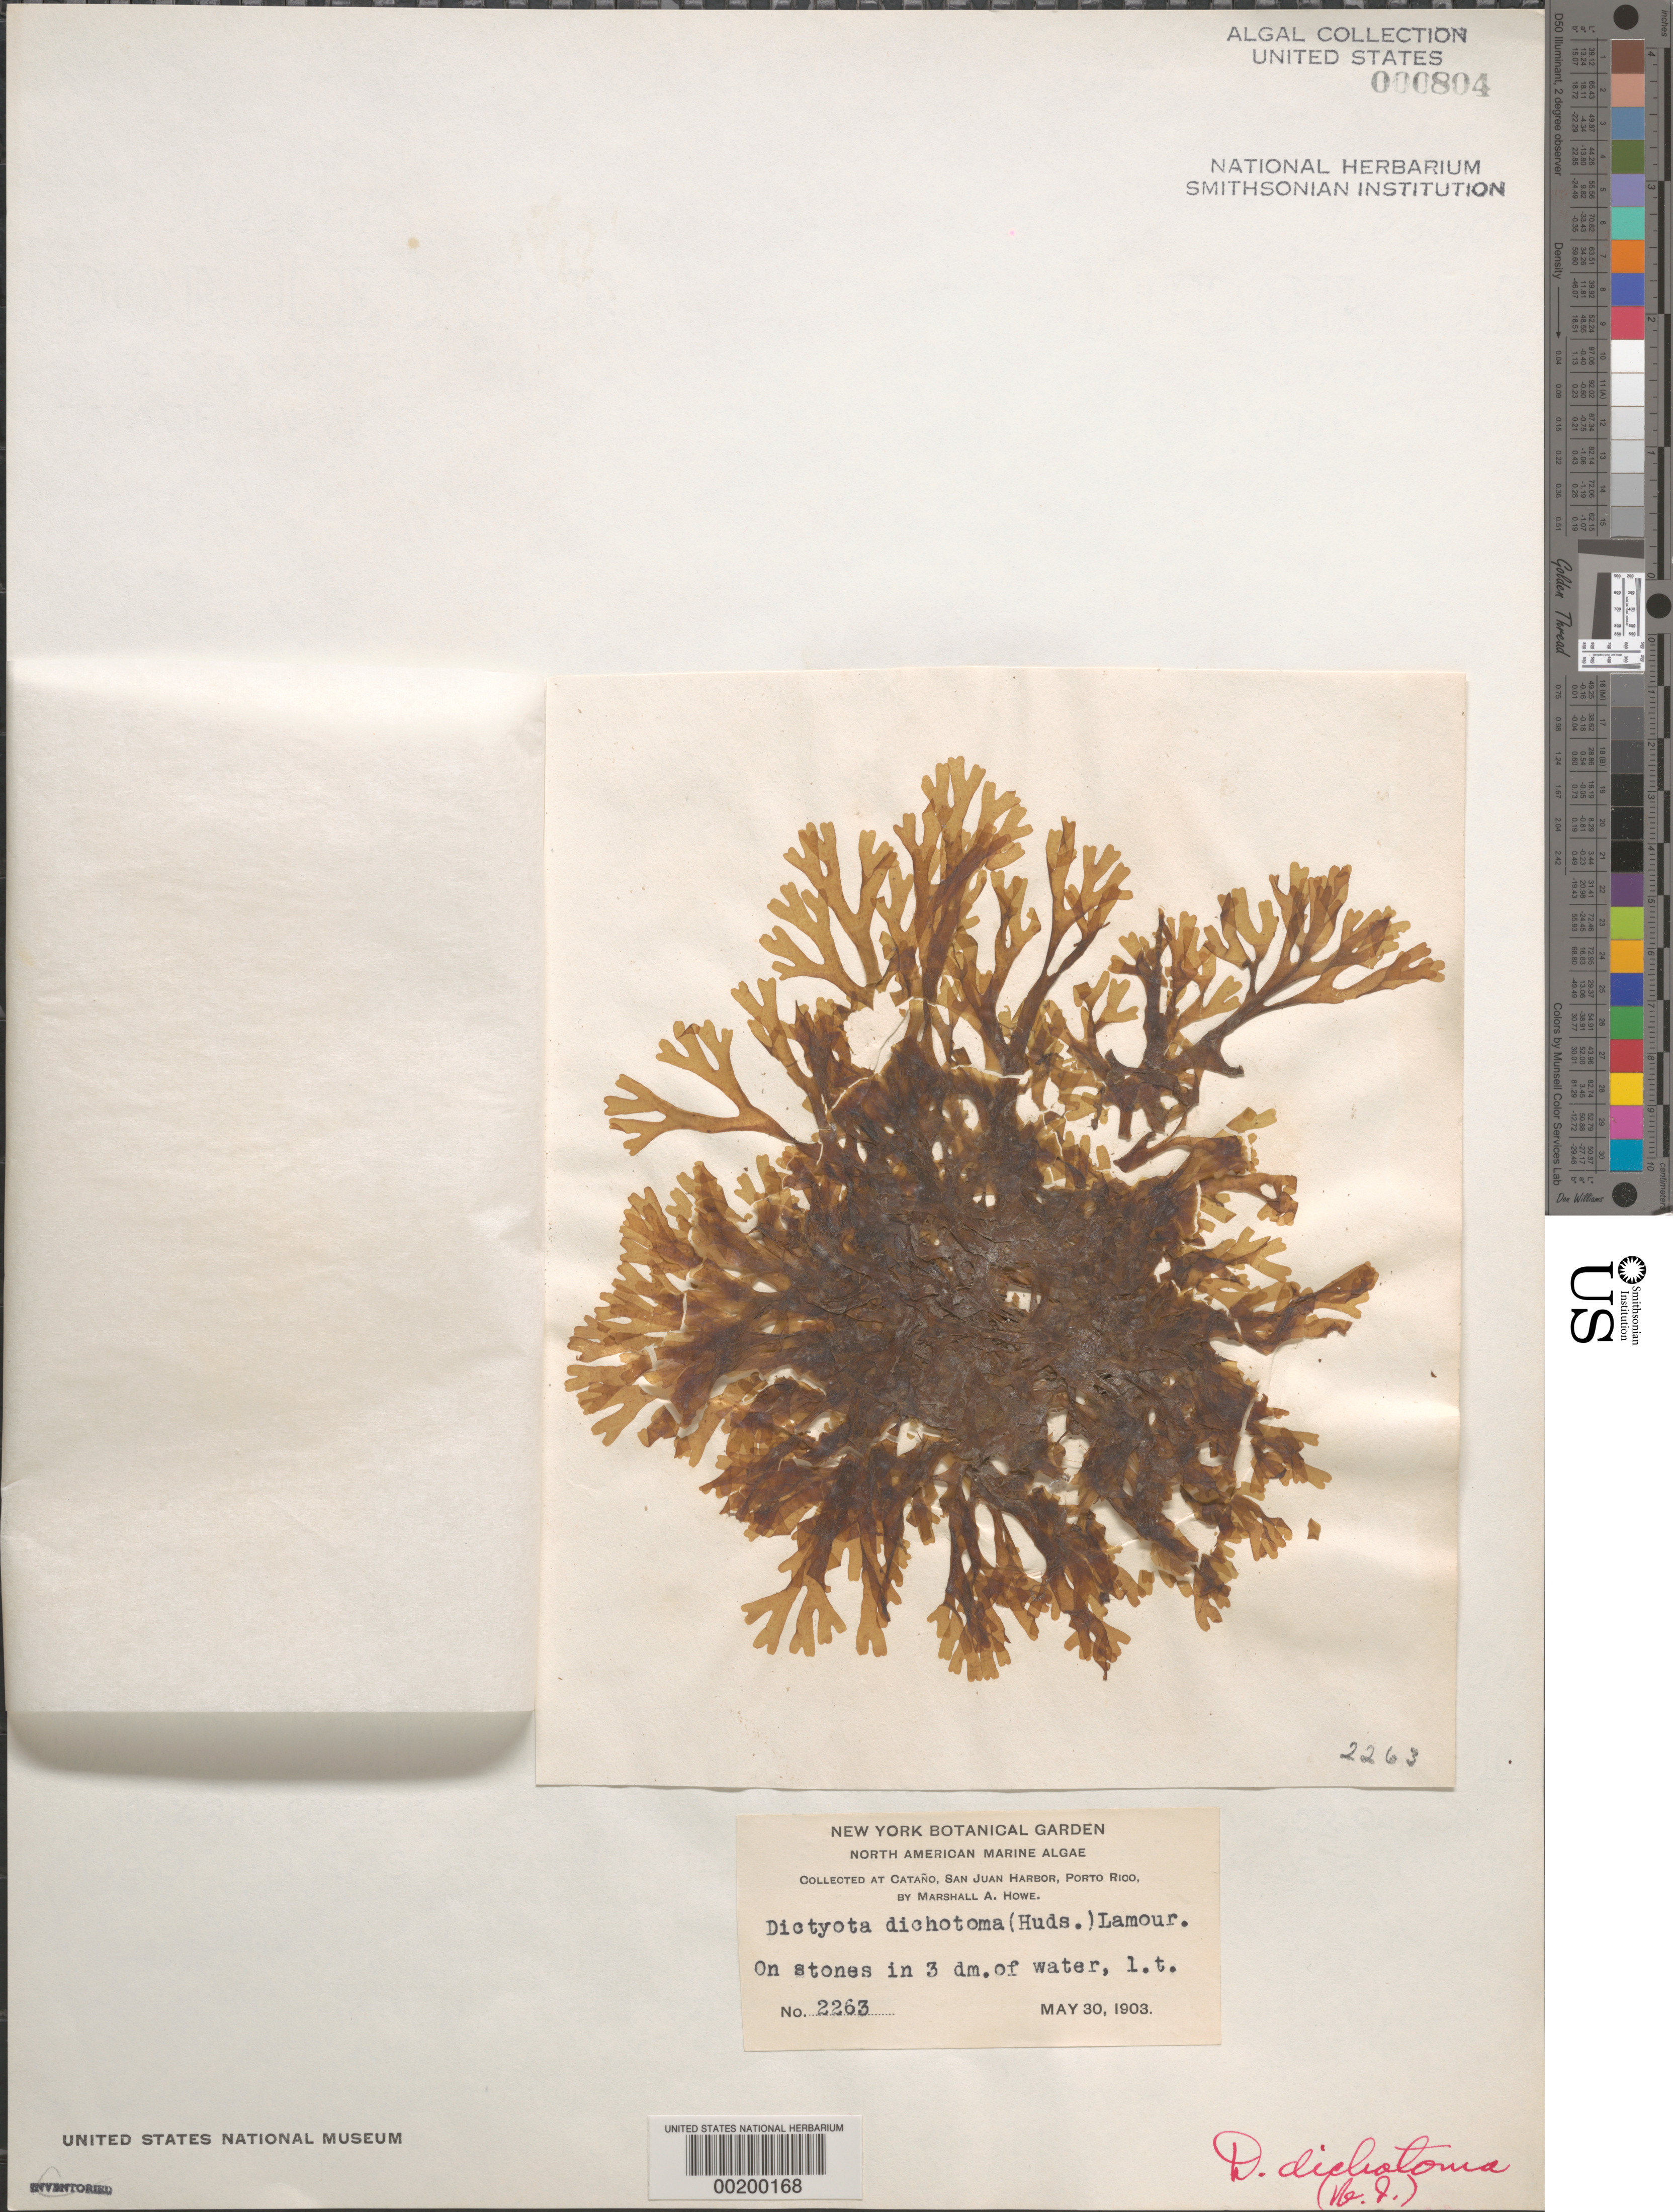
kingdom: Chromista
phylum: Ochrophyta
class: Phaeophyceae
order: Dictyotales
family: Dictyotaceae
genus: Dictyota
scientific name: Dictyota dichotoma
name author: (Huds.) J.V.Lamouroux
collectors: M. A. Howe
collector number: MAH 2263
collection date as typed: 30 May 1903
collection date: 1903-05-30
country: Puerto Rico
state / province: San Juan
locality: San juan harbor, catano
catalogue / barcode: US 804